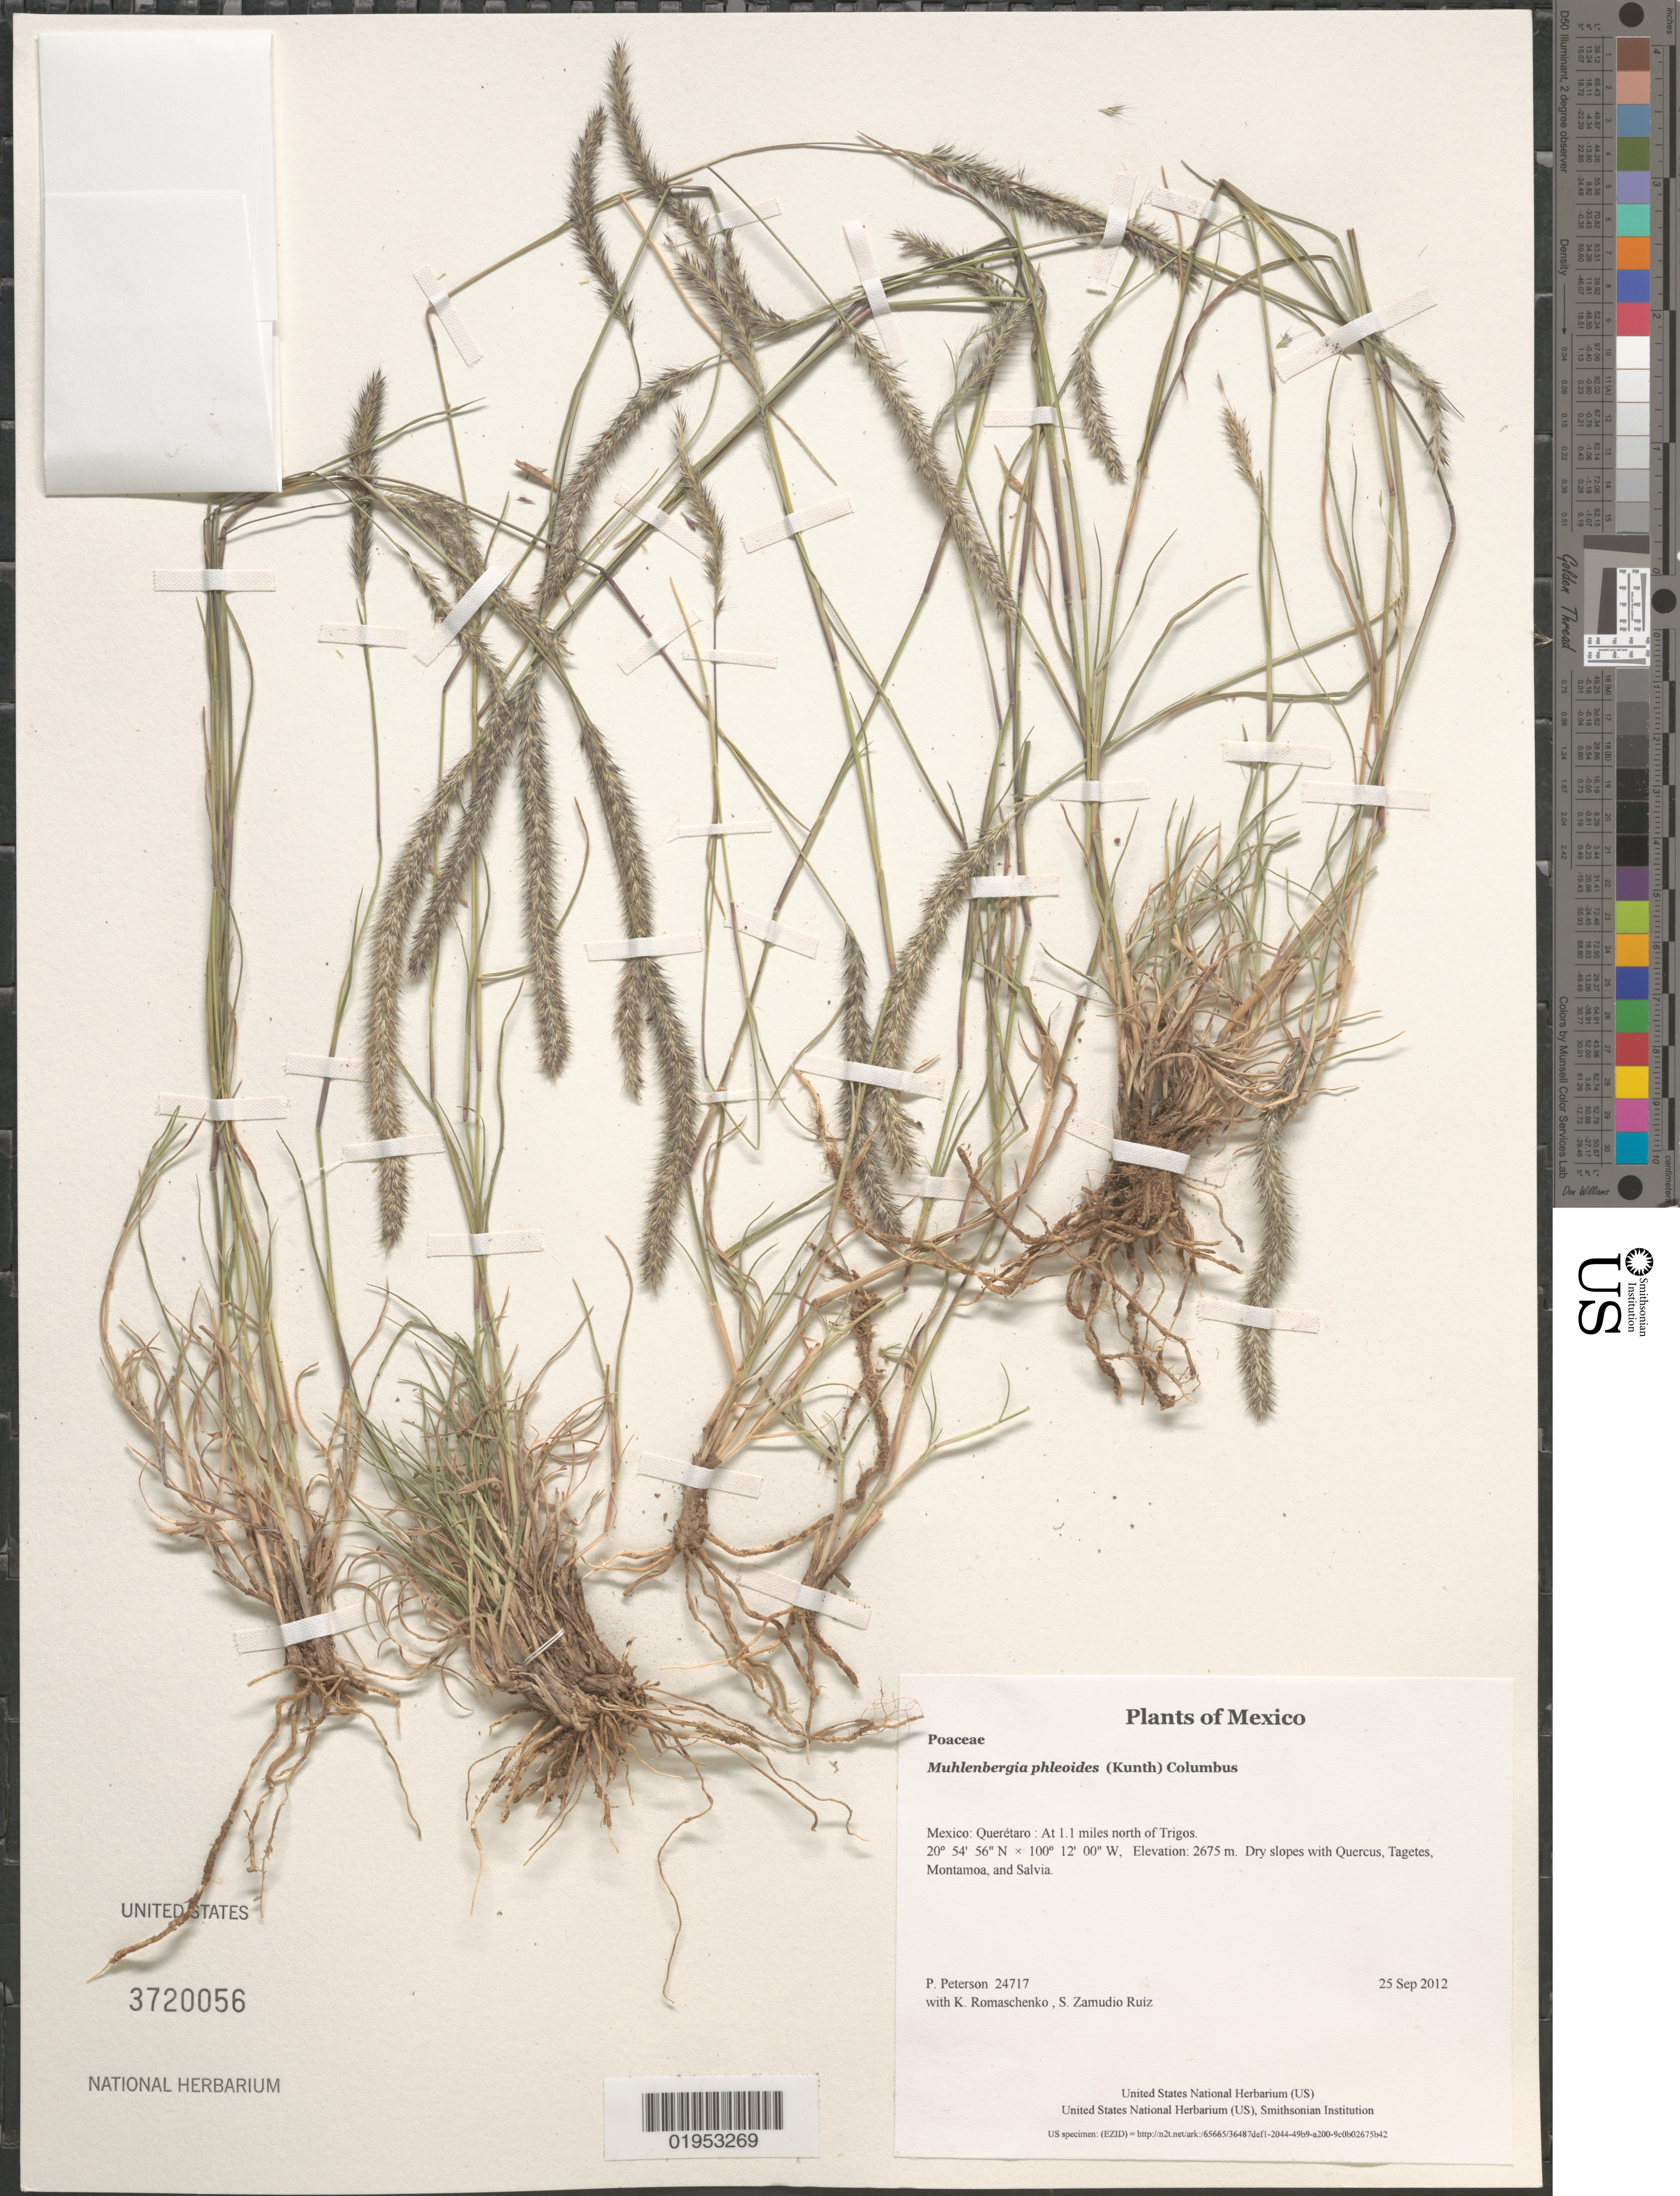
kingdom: Plantae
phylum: Tracheophyta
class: Liliopsida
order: Poales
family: Poaceae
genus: Muhlenbergia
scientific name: Muhlenbergia phleoides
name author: (Kunth) Columbus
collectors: P. M. Peterson, K. Romaschenko & S. Zamudio Ruíz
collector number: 24717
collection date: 2012-09-25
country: Mexico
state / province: Querétaro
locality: At 1.1 miles north of Trigos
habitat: Dry slopes with Quercus, Tagetes, Montamoa, and Salvia.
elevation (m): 2675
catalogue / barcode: US 3720056